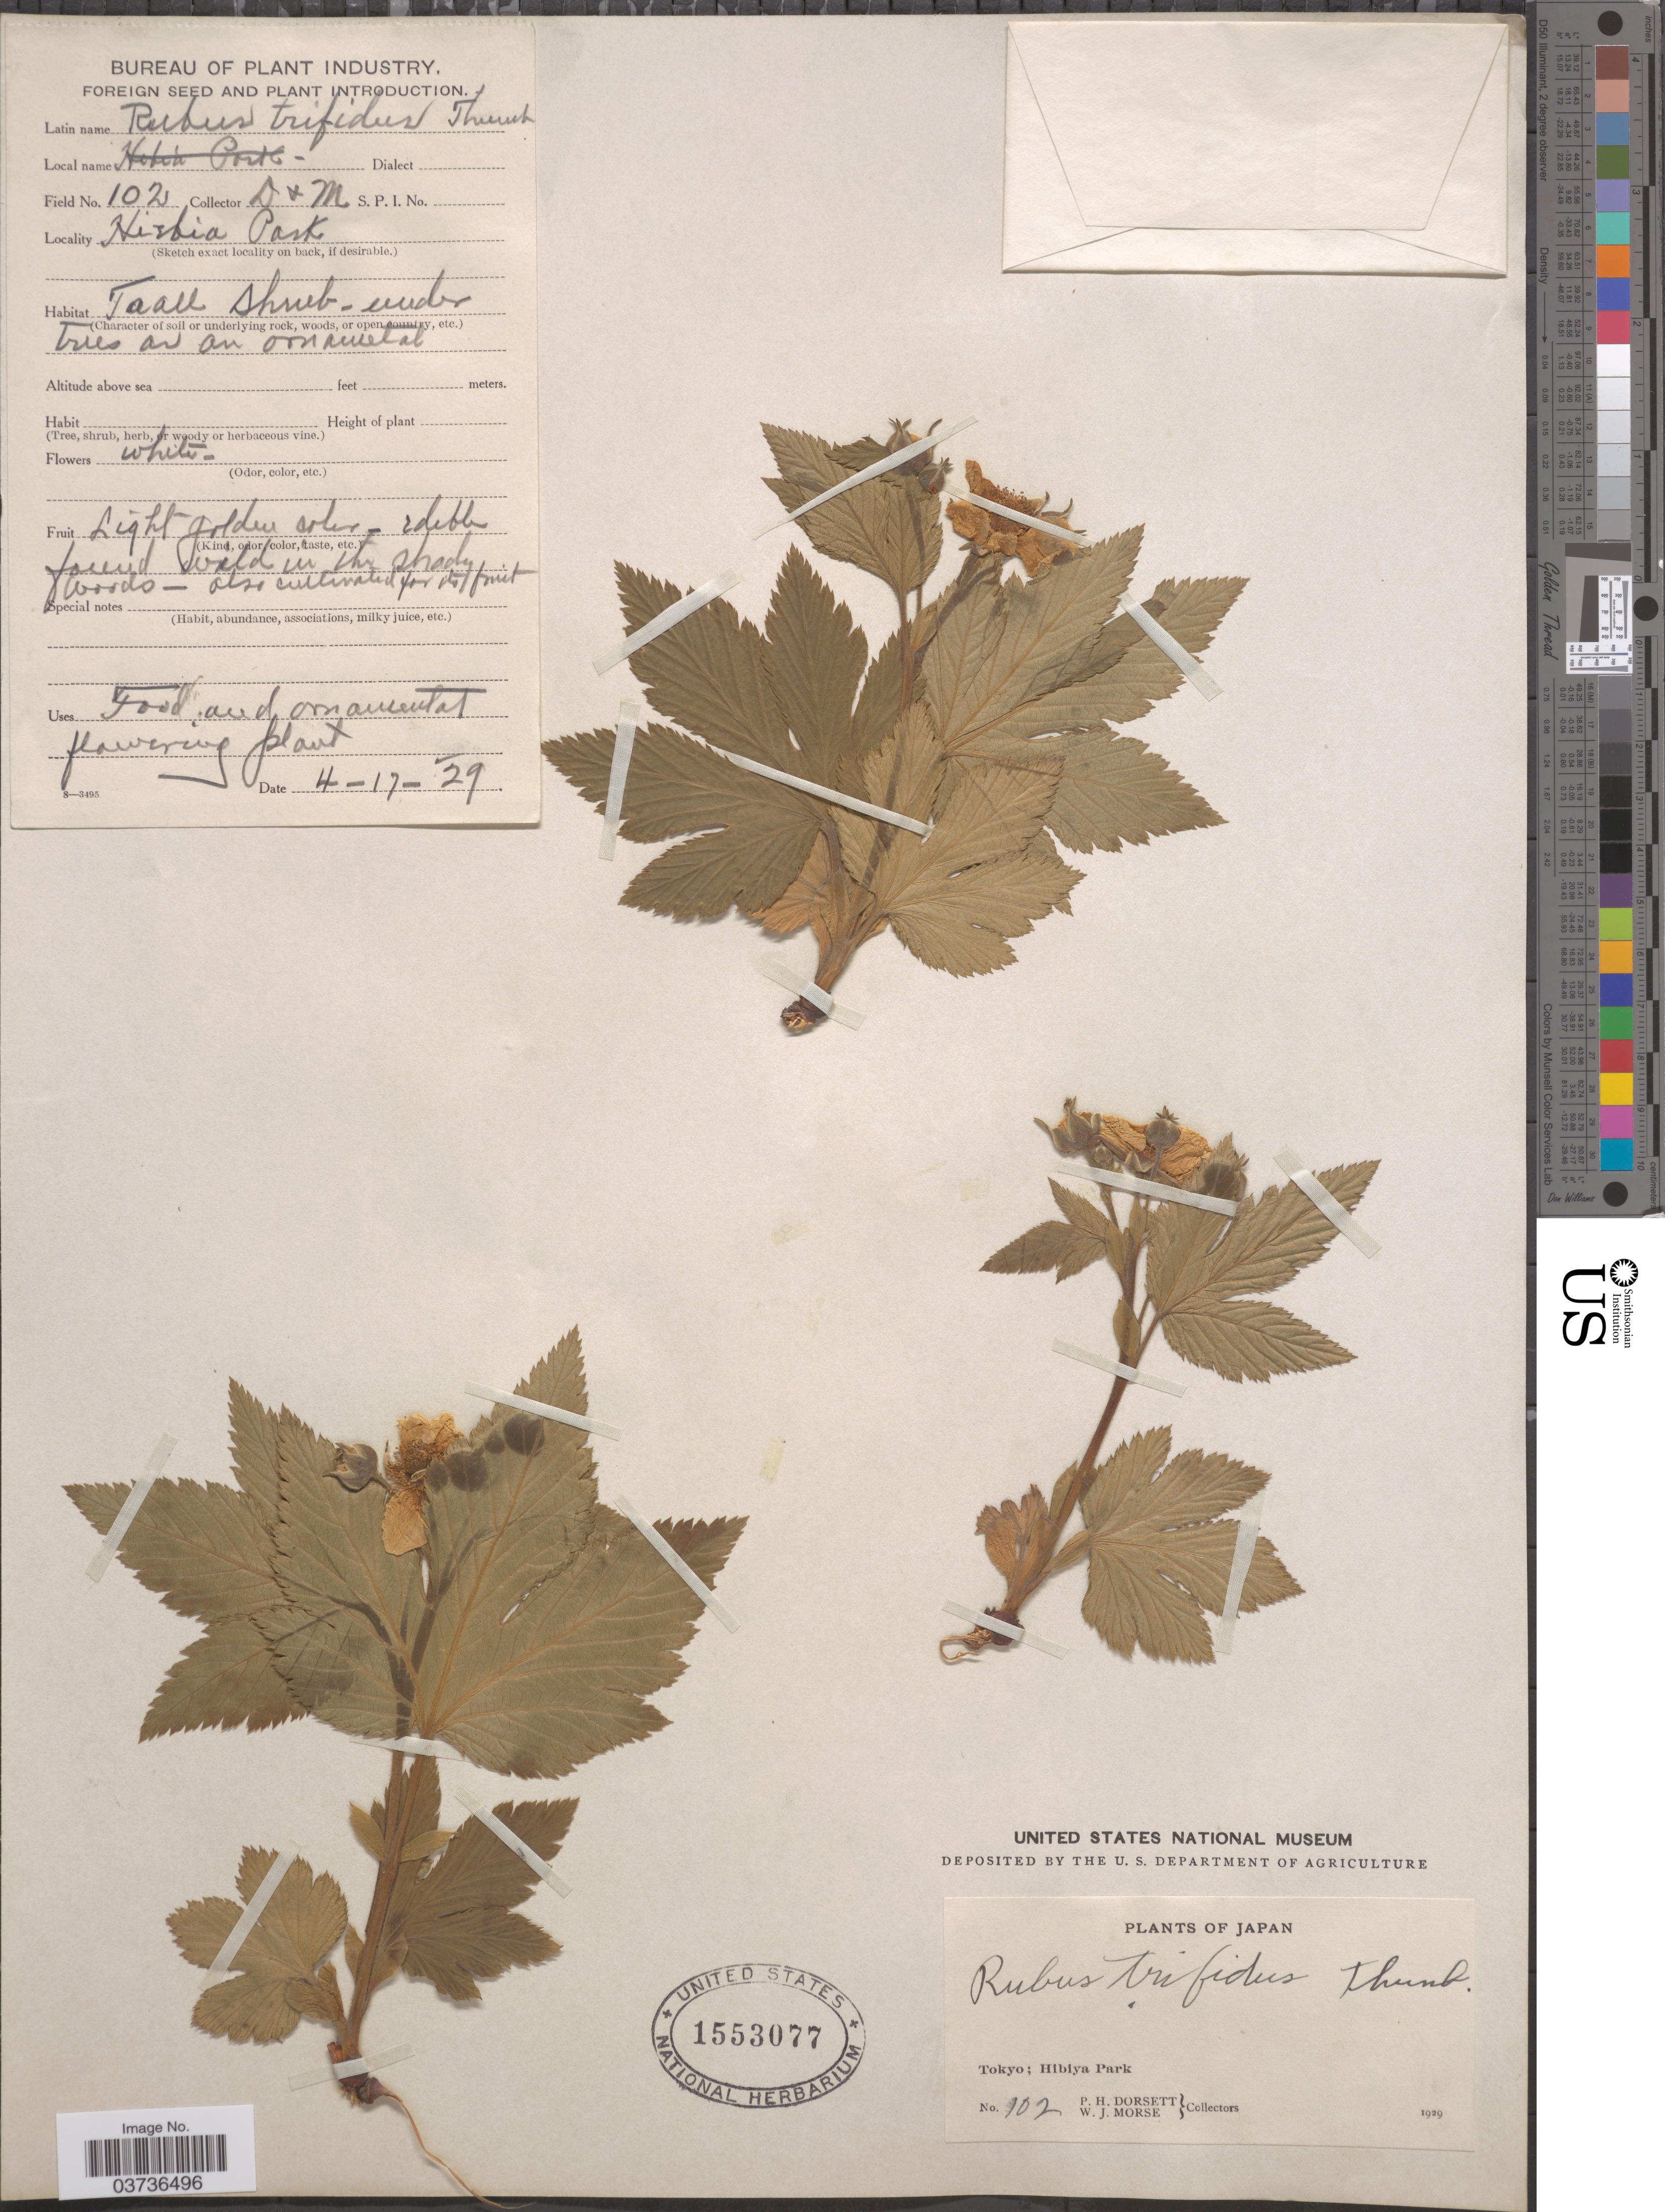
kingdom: Plantae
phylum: Tracheophyta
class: Magnoliopsida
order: Rosales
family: Rosaceae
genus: Rubus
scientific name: Rubus trifidus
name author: Thunb.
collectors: P. H. Dorsett & W. J. Morse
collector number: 102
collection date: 1929-04-17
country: Japan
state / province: Tokyo, Federal City of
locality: Tokyo; Hibiya Park.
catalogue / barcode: US 1553077